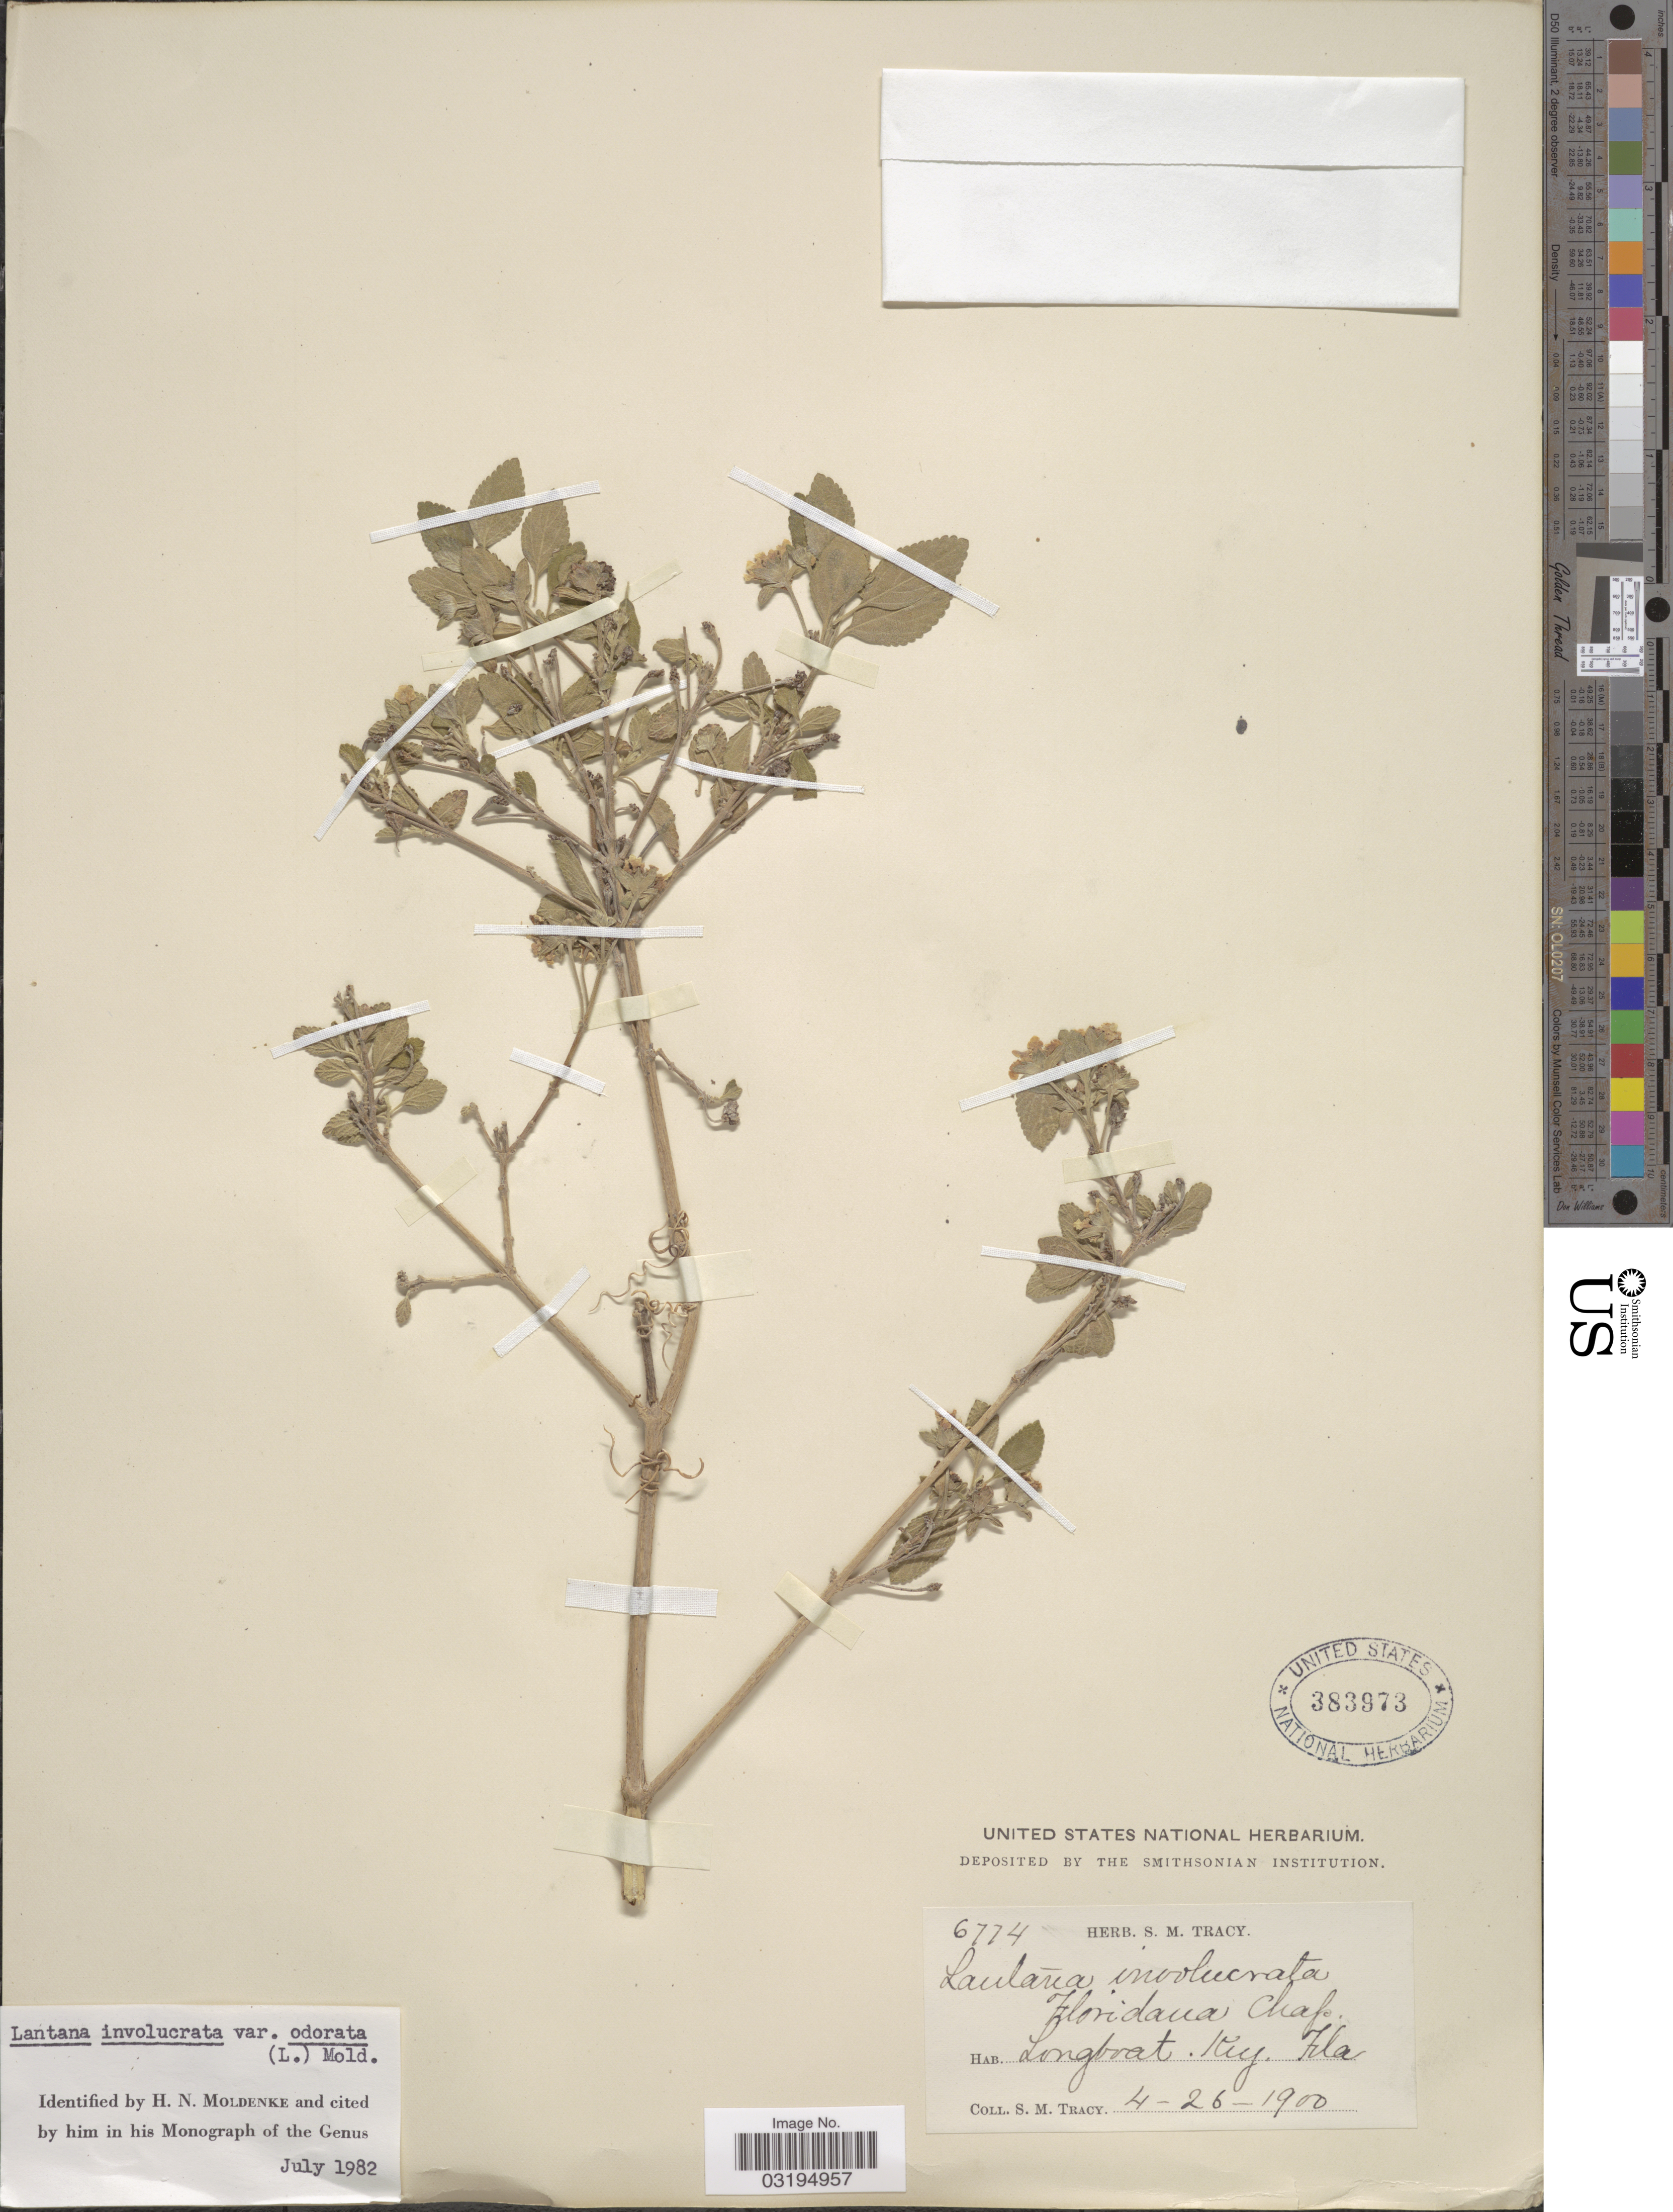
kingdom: Plantae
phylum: Tracheophyta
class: Magnoliopsida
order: Lamiales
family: Verbenaceae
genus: Lantana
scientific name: Lantana involucrata var. odorata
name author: (L.) Moldenke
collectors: S. M. Tracy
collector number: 6774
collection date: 1900-04-26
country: United States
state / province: Florida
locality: Longboat. Key.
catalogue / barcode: US 383973